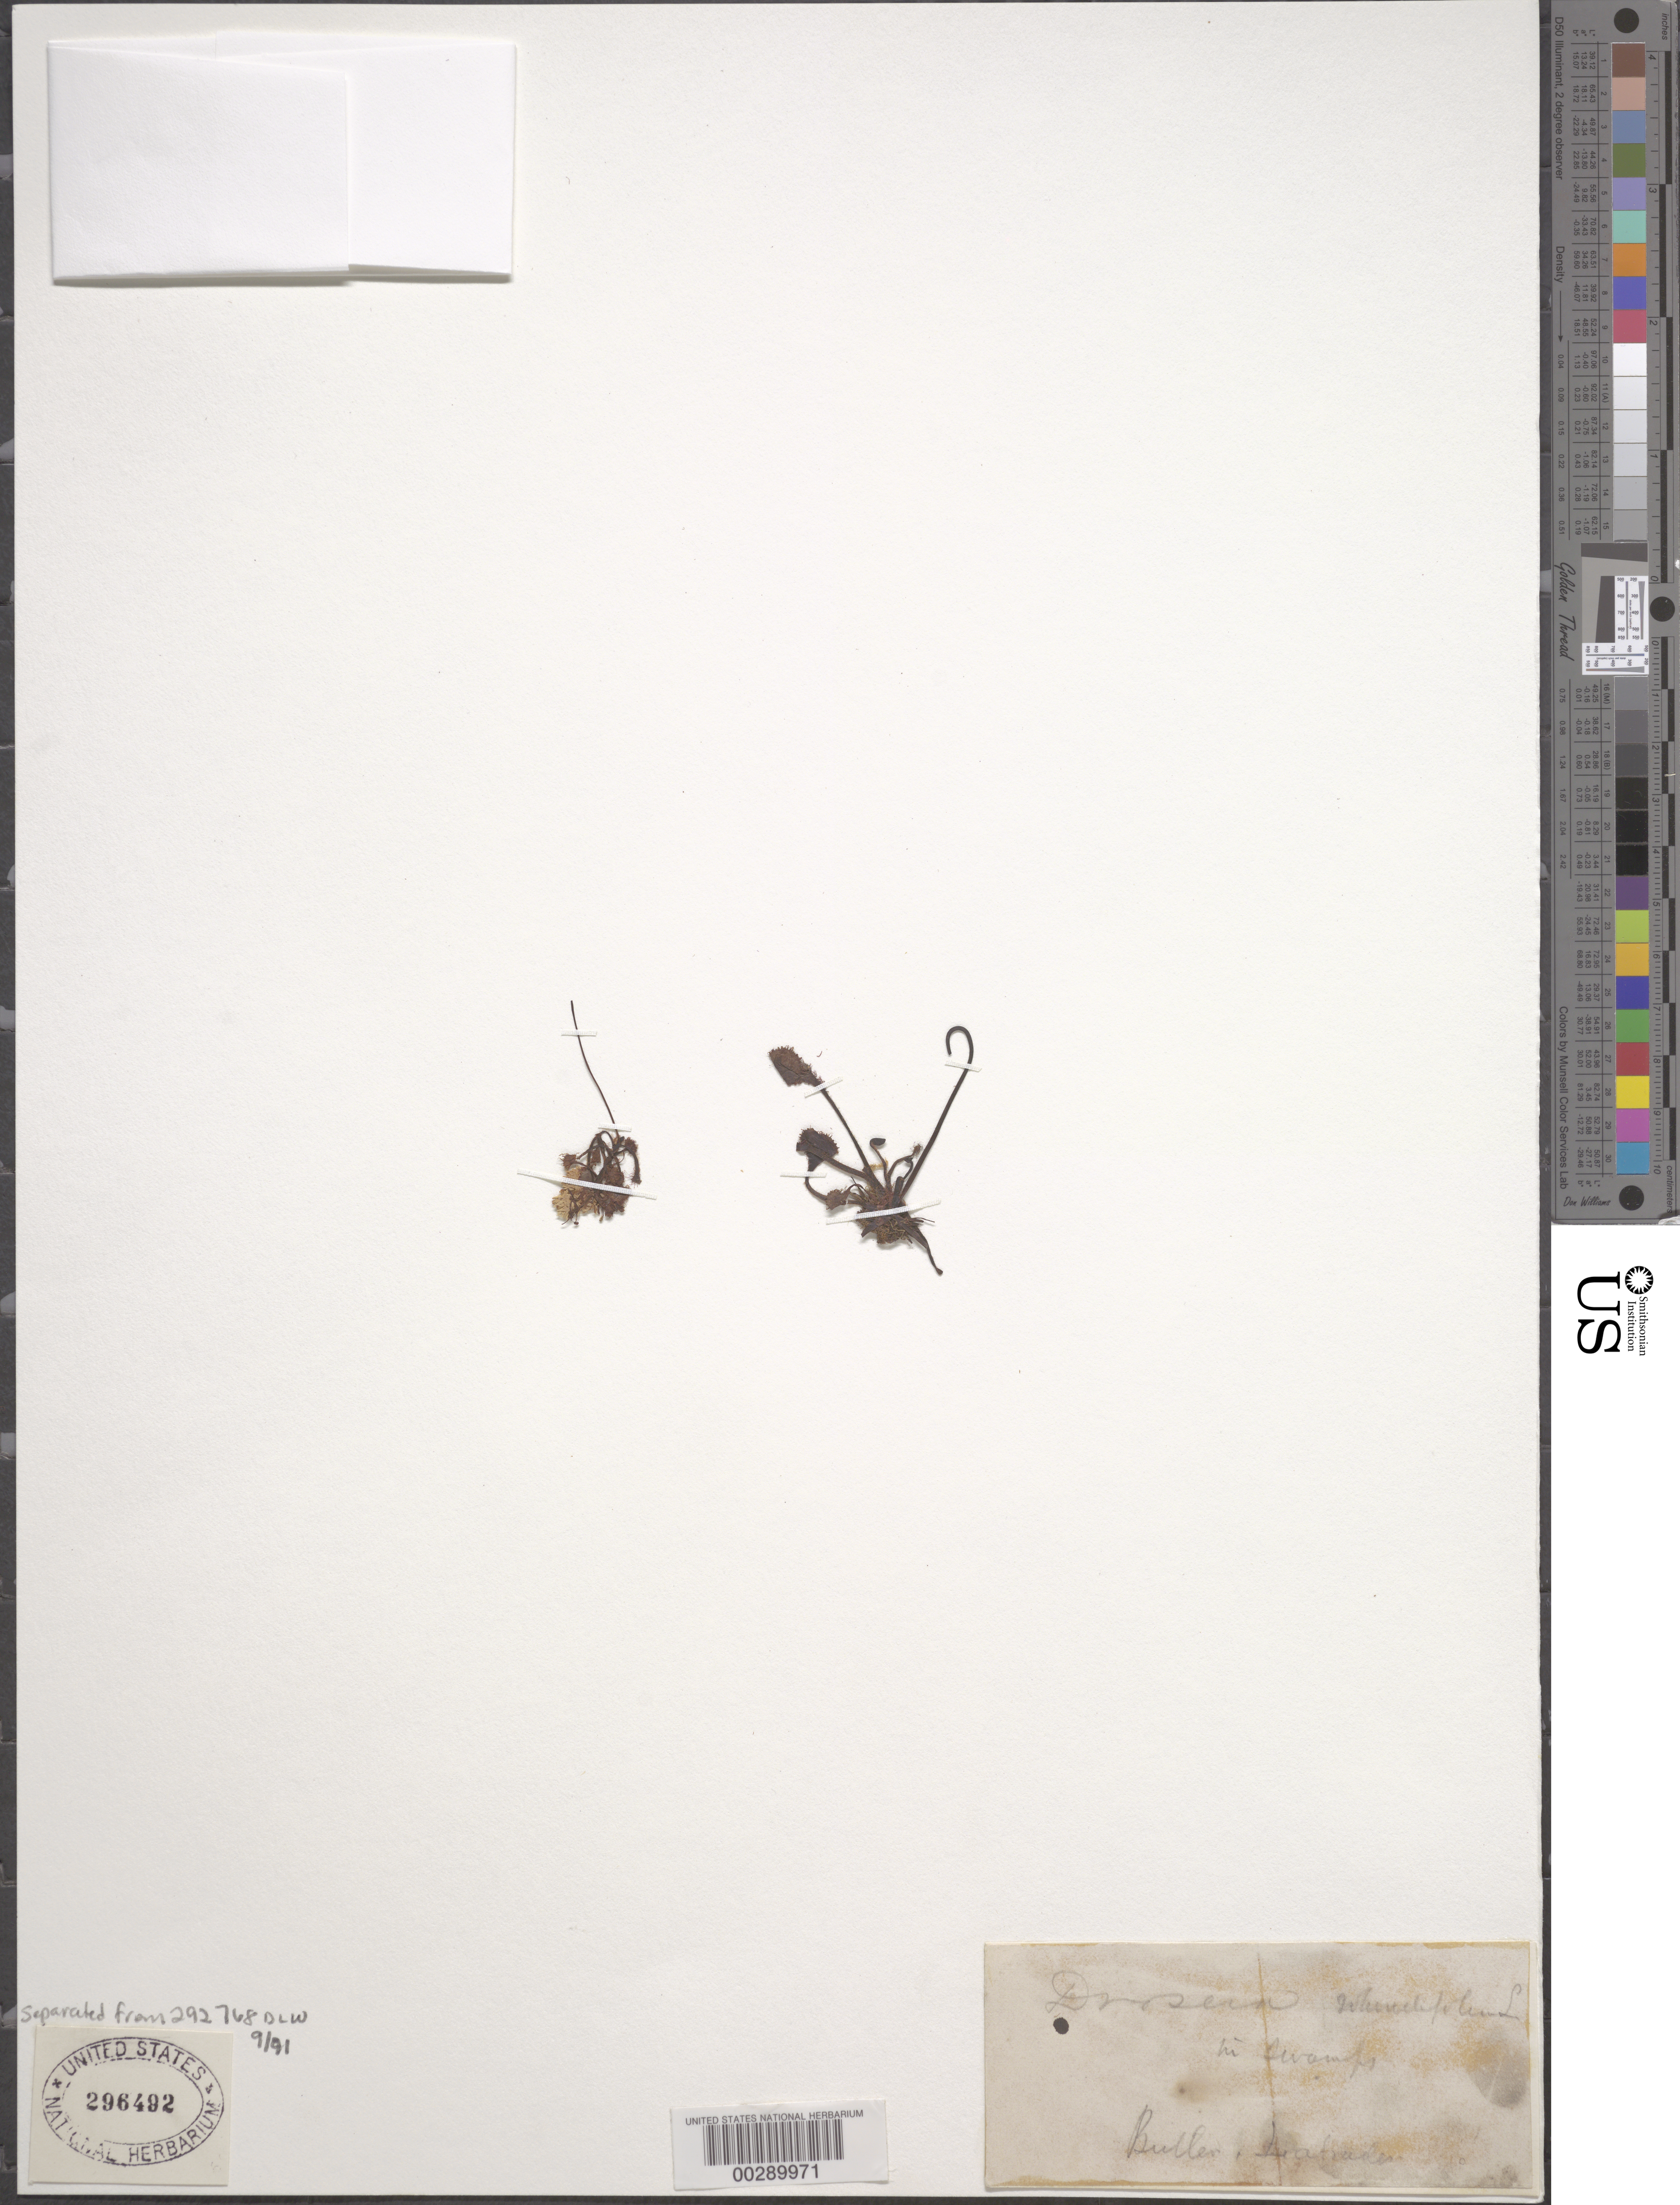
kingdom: Plantae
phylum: Tracheophyta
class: Magnoliopsida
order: Caryophyllales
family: Droseraceae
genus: Drosera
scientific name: Drosera rotundifolia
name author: L.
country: United States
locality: Butler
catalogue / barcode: US 296492